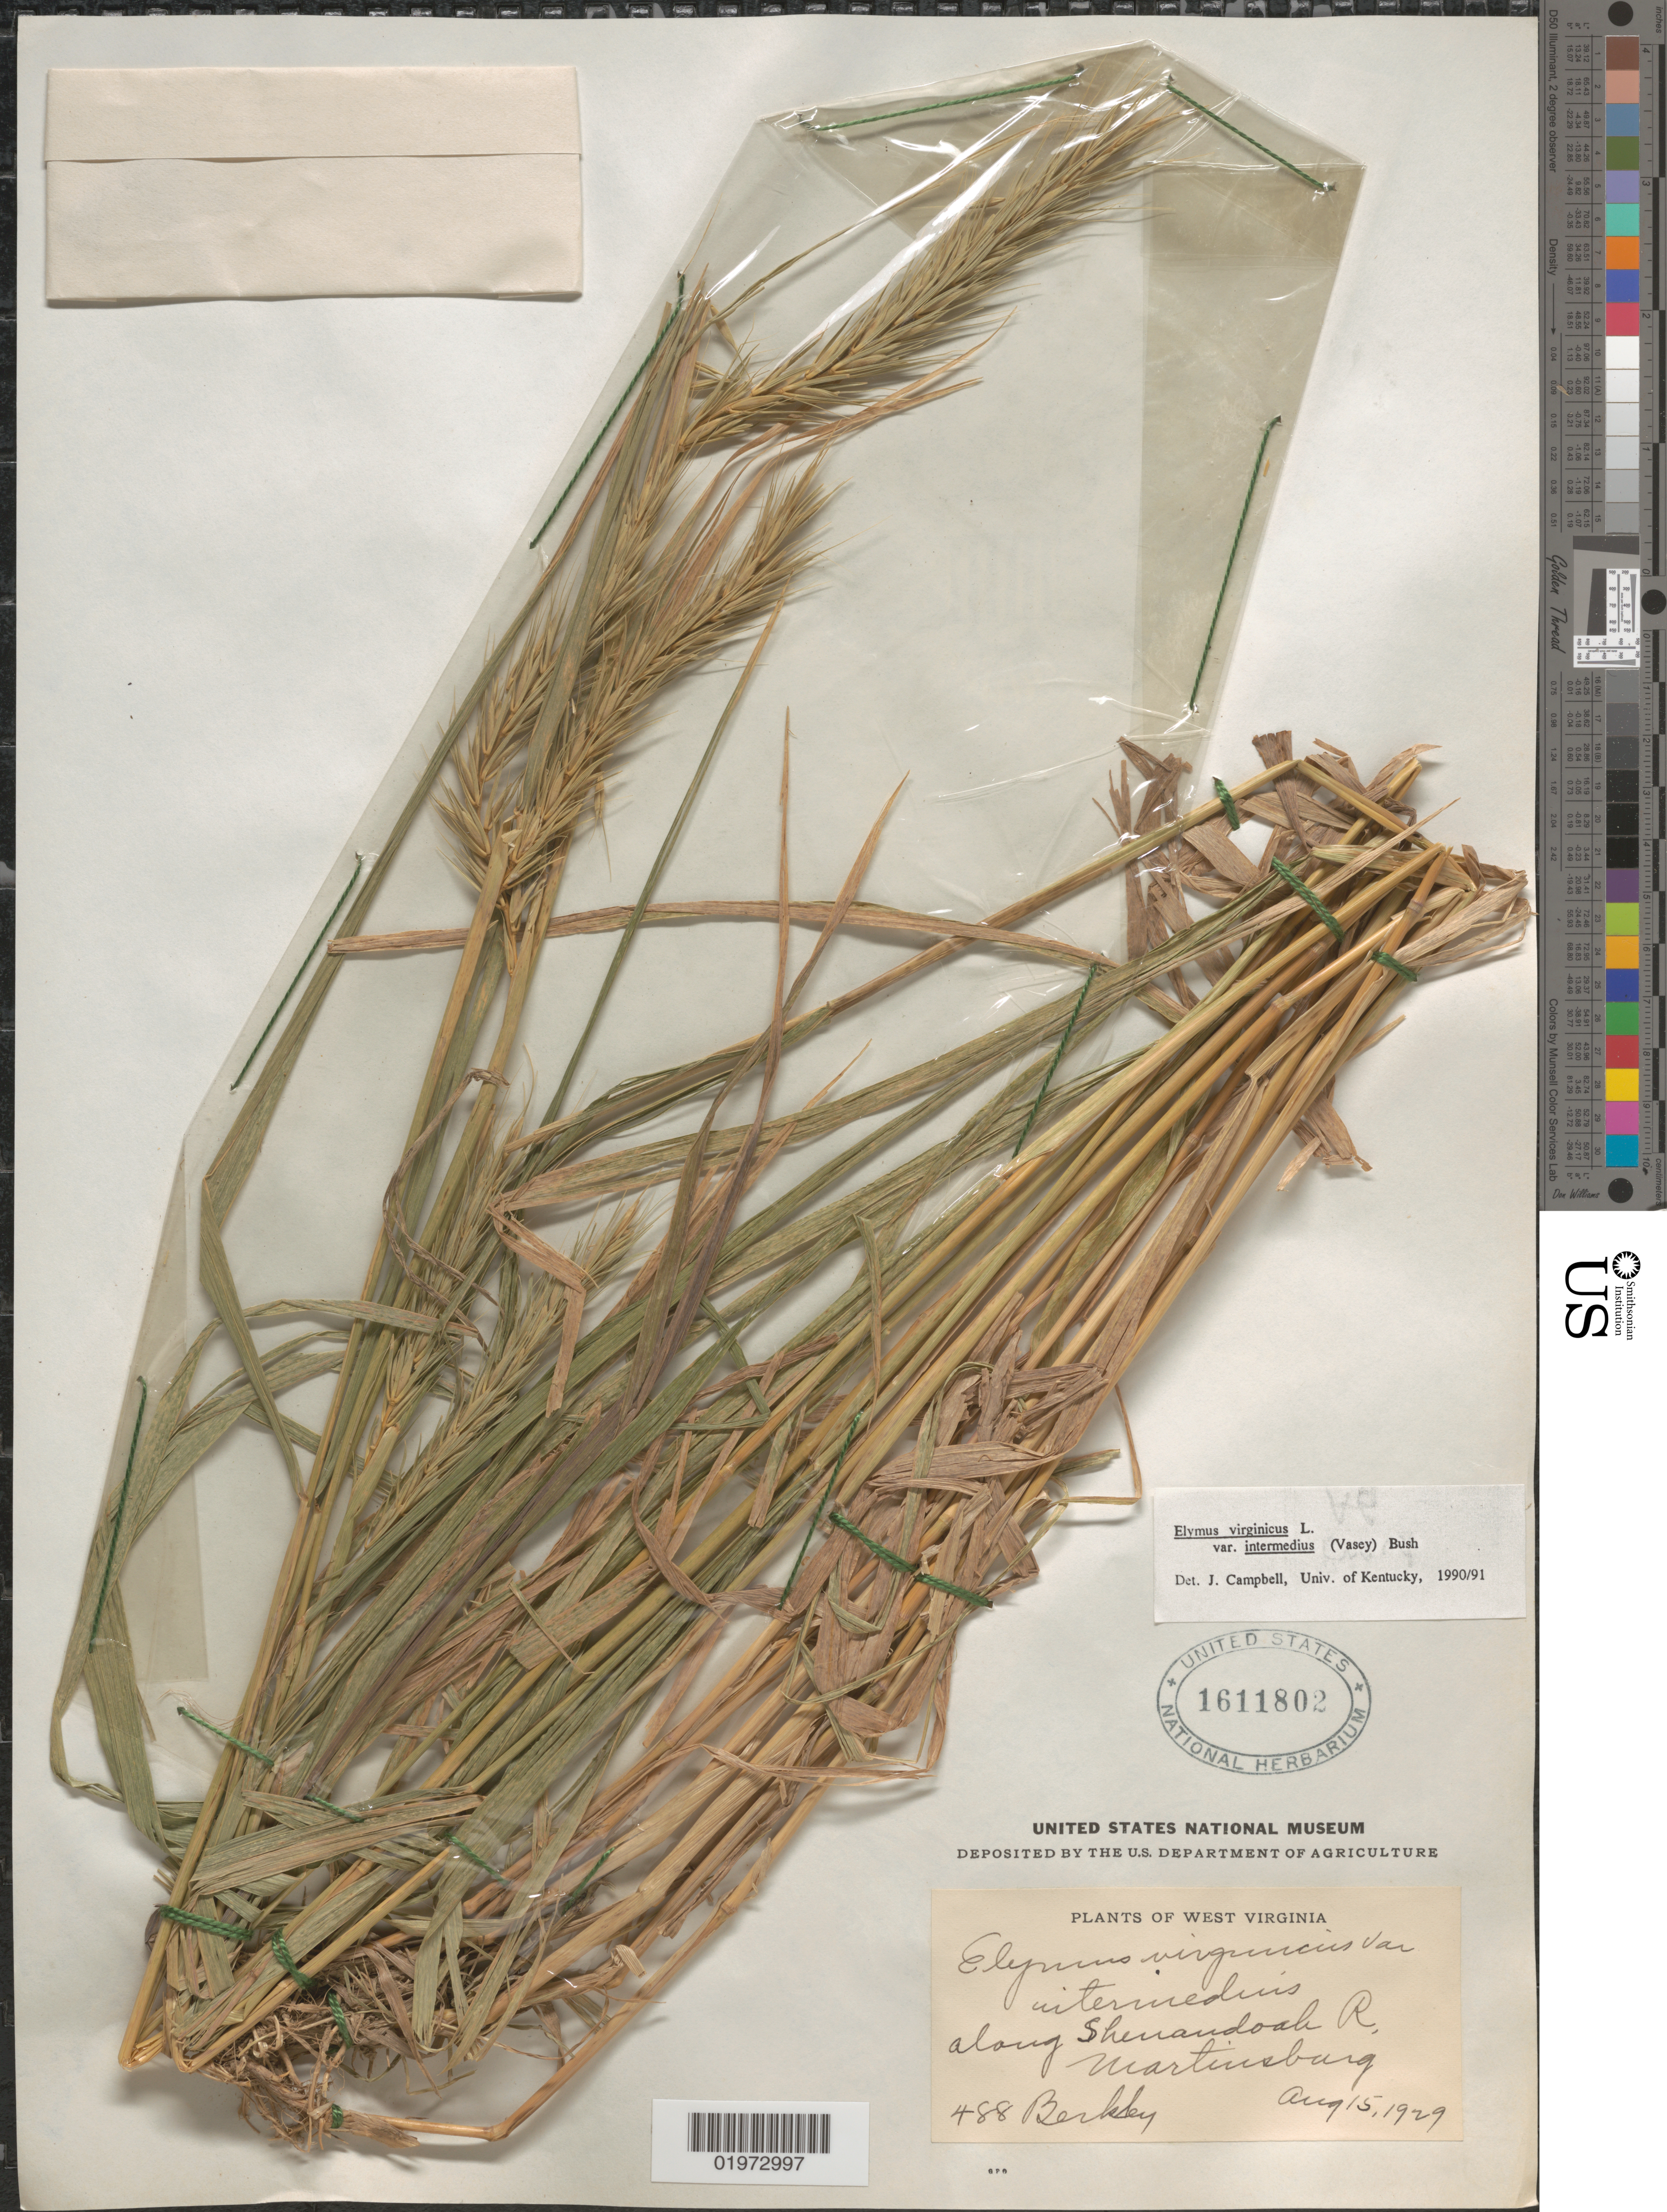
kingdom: Plantae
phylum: Tracheophyta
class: Liliopsida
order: Poales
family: Poaceae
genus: Elymus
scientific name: Elymus virginicus var. intermedius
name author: L.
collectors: Berkley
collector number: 488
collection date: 1929-08-15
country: United States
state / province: West Virginia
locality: Along Shenandoah R. Martinsburg.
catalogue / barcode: US 1611802